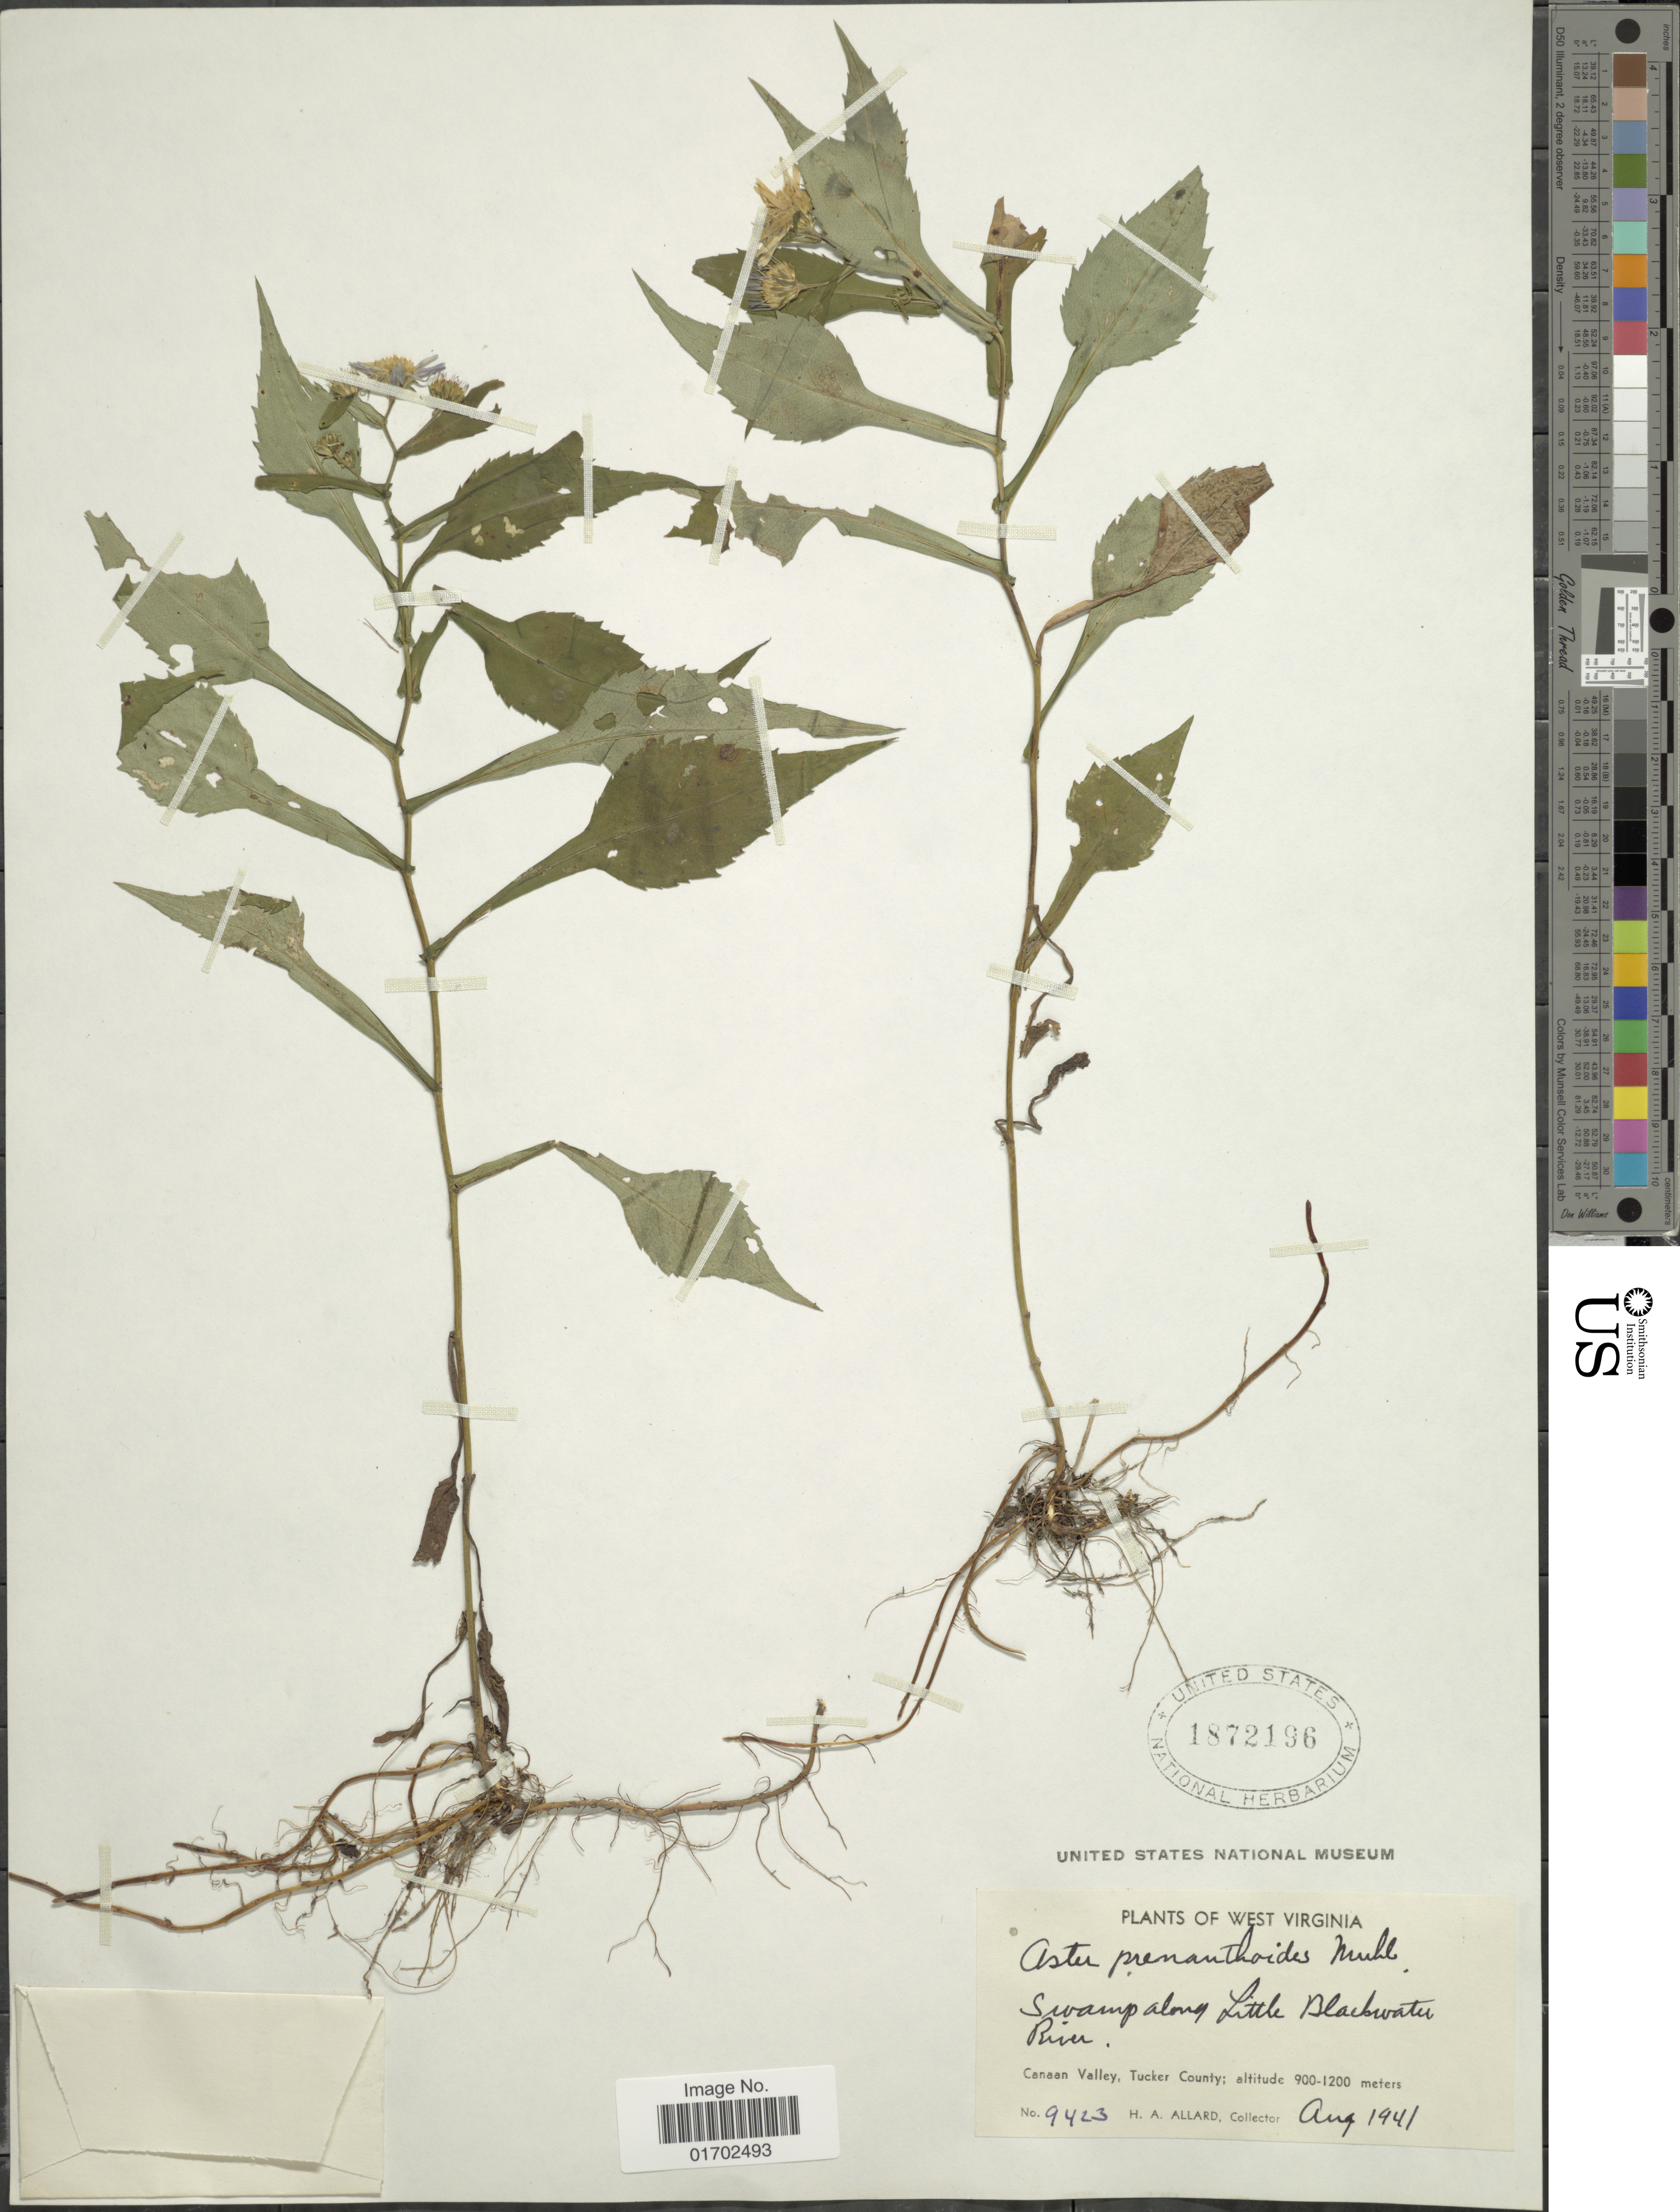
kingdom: Plantae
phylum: Tracheophyta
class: Magnoliopsida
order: Asterales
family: Asteraceae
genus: Symphyotrichum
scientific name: Symphyotrichum prenanthoides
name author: (Muhl. ex Willd.) G.L. Nesom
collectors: H. A. Allard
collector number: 9423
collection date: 1941-08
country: United States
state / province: West Virginia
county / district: Tucker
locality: Swamp along Little Blackwater River. Canaan Valley, Tucker County.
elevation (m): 900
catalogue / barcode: US 1872196